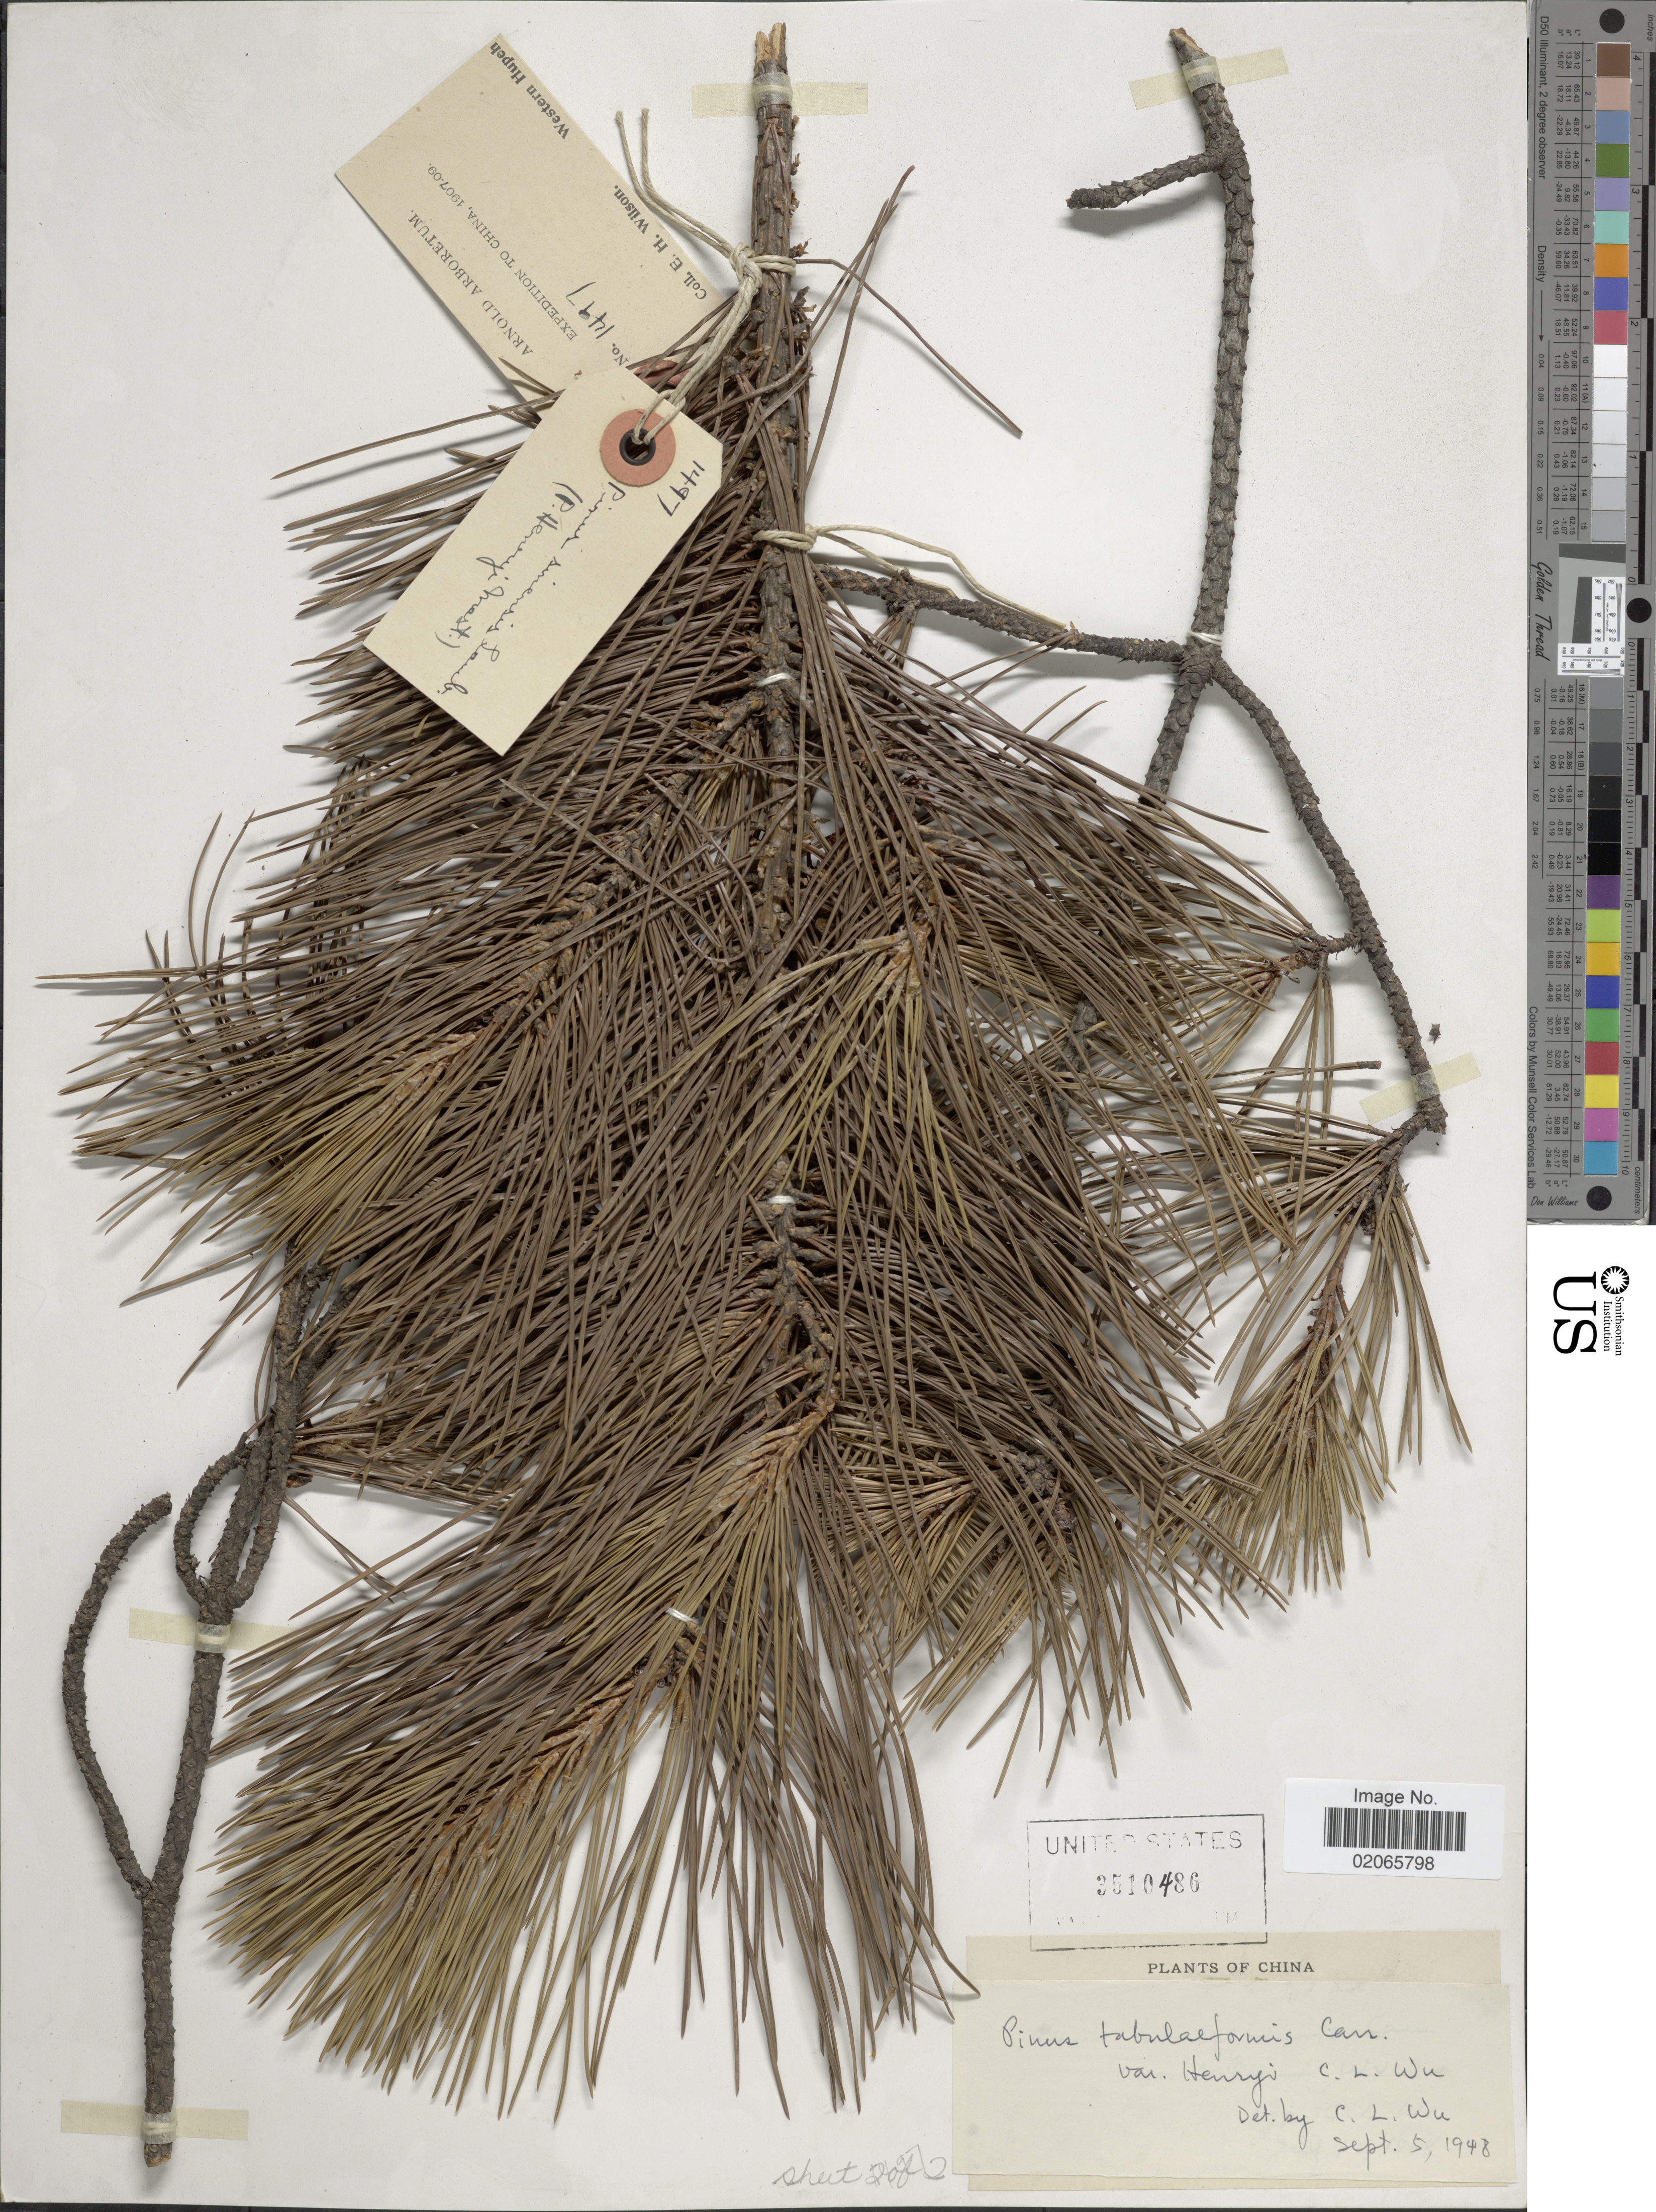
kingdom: Plantae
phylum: Tracheophyta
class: Pinopsida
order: Pinales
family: Pinaceae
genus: Pinus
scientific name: Pinus tabuliformis var. henryi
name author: (Mast.) C.T. Kuan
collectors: E. Wilson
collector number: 1497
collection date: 1907/1909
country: China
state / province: Hubei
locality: Western Hupeh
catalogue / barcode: US 3510486